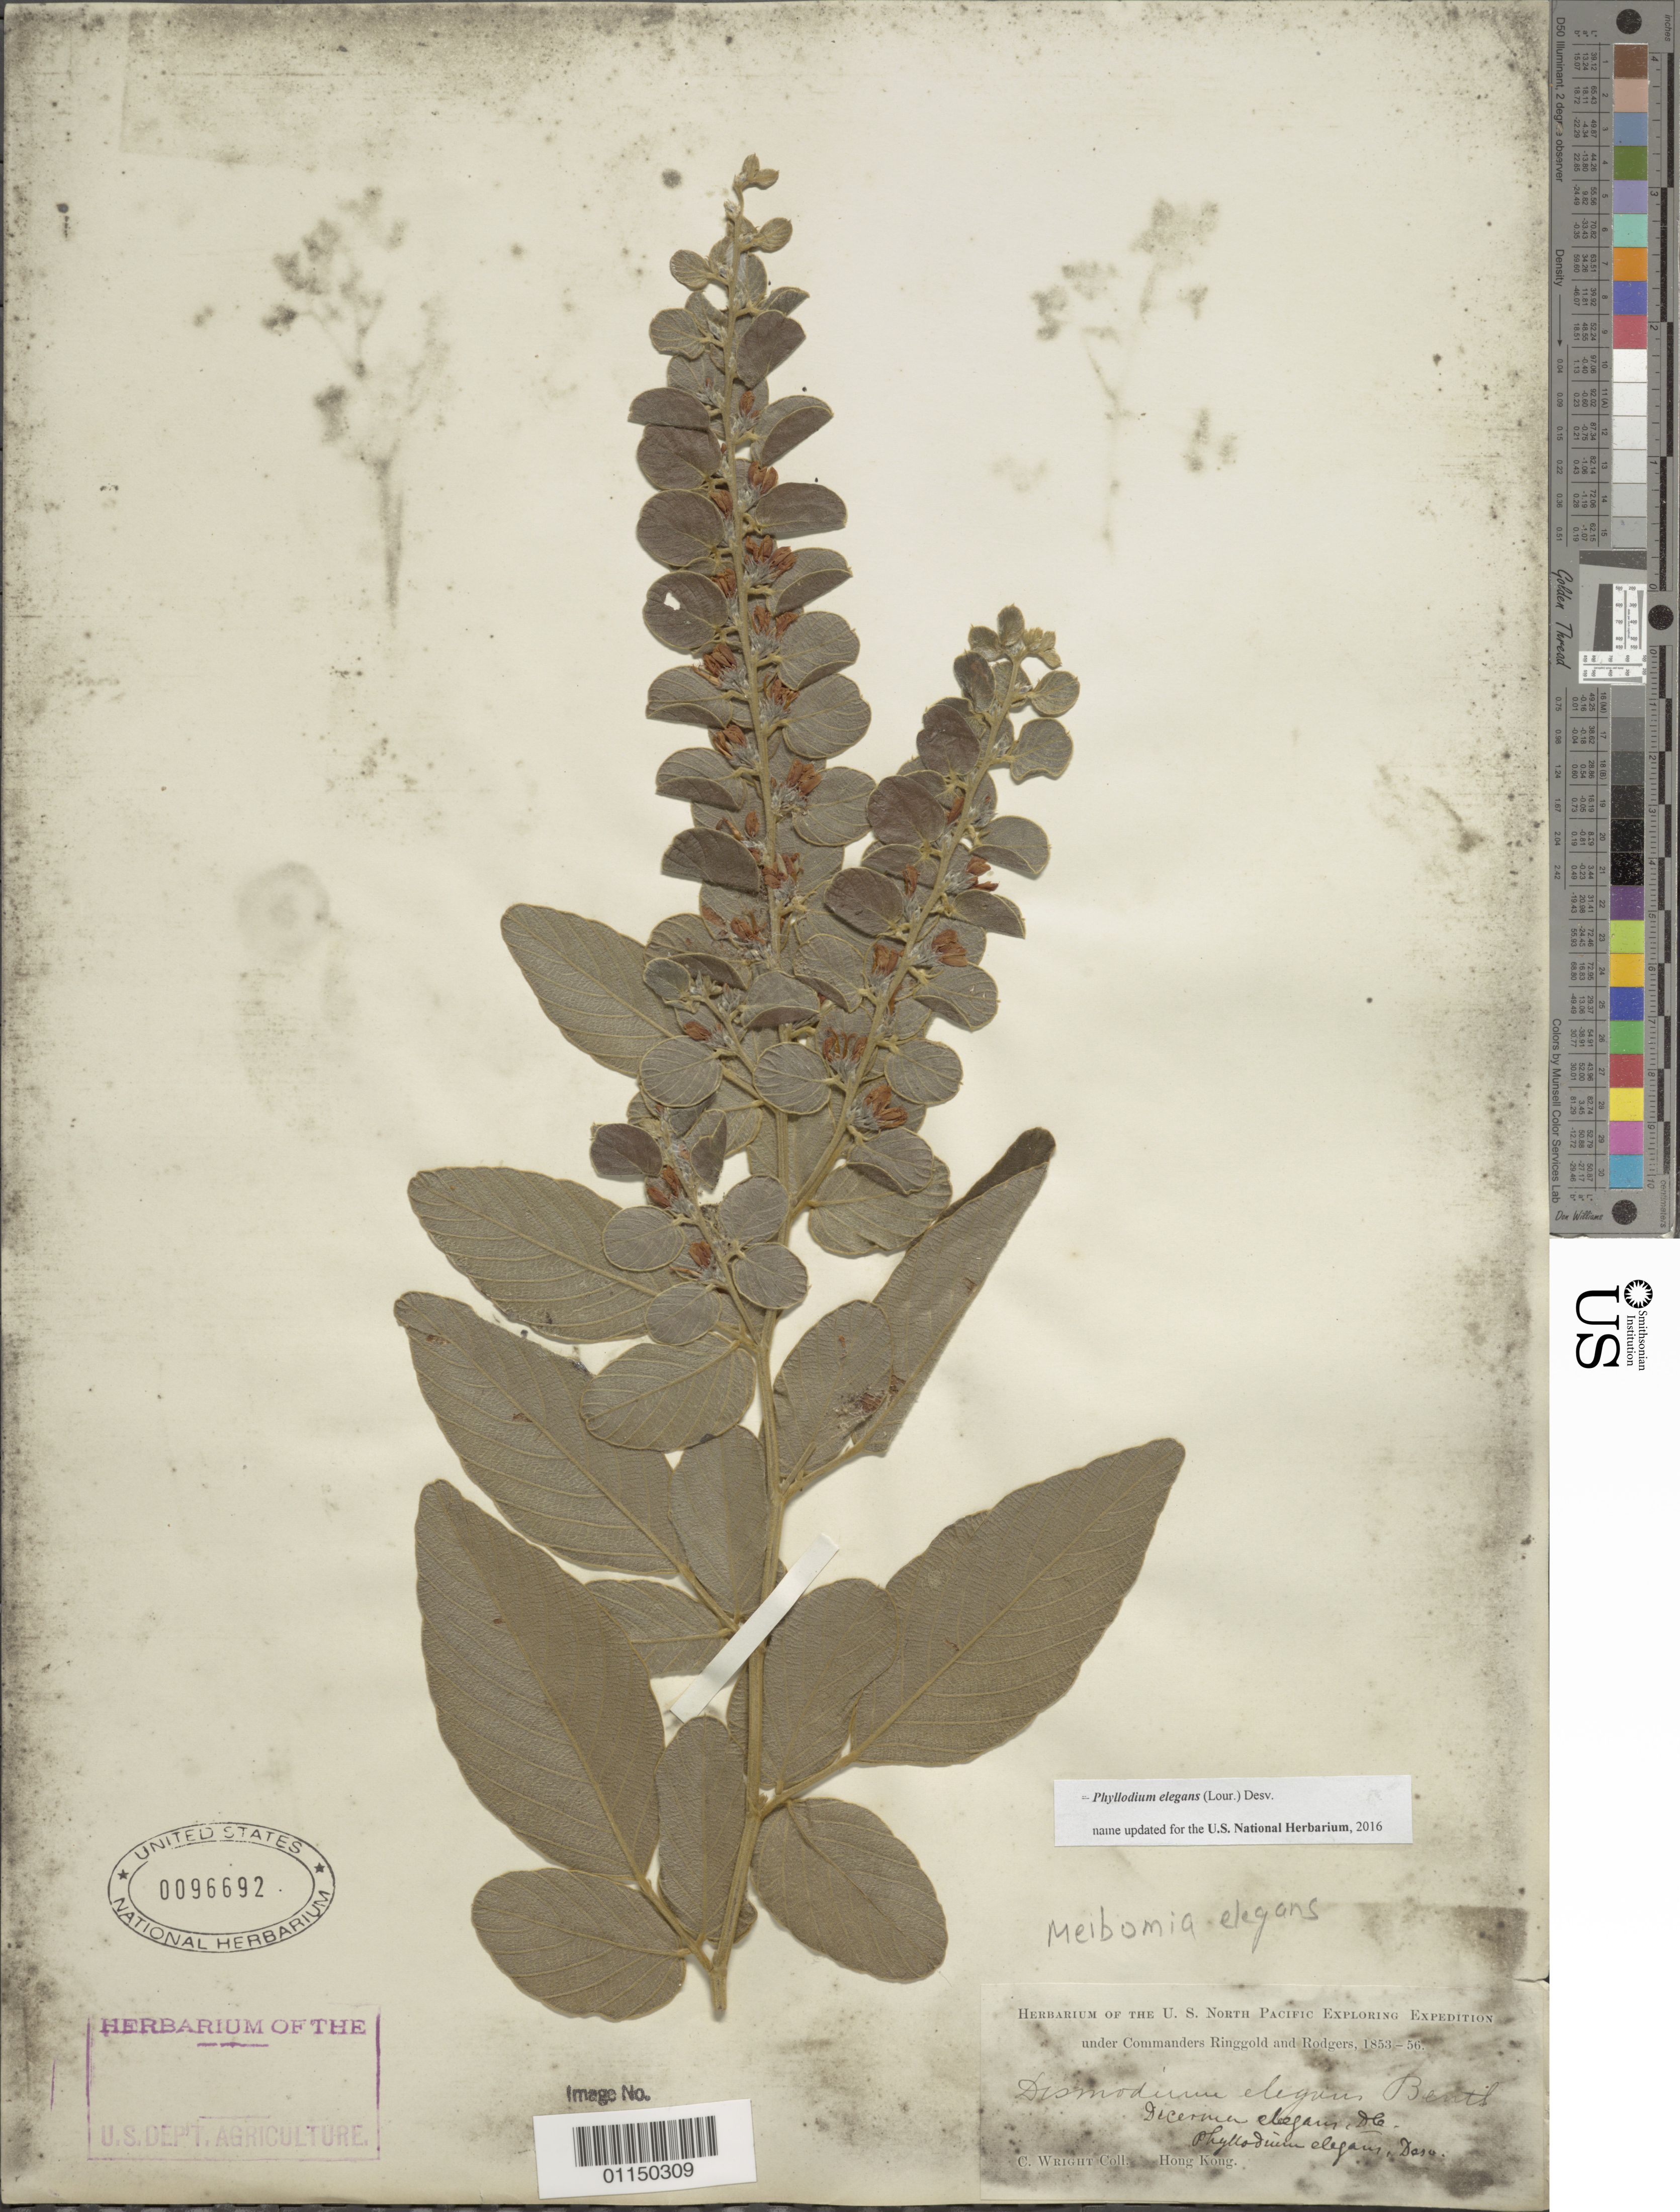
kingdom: Plantae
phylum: Tracheophyta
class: Magnoliopsida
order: Fabales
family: Fabaceae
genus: Phyllodium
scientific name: Phyllodium elegans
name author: (Lour.) Desv.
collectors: C. Wright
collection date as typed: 1853 to -- -- 1856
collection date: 1853/1856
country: China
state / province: Hong Kong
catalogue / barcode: US 96692